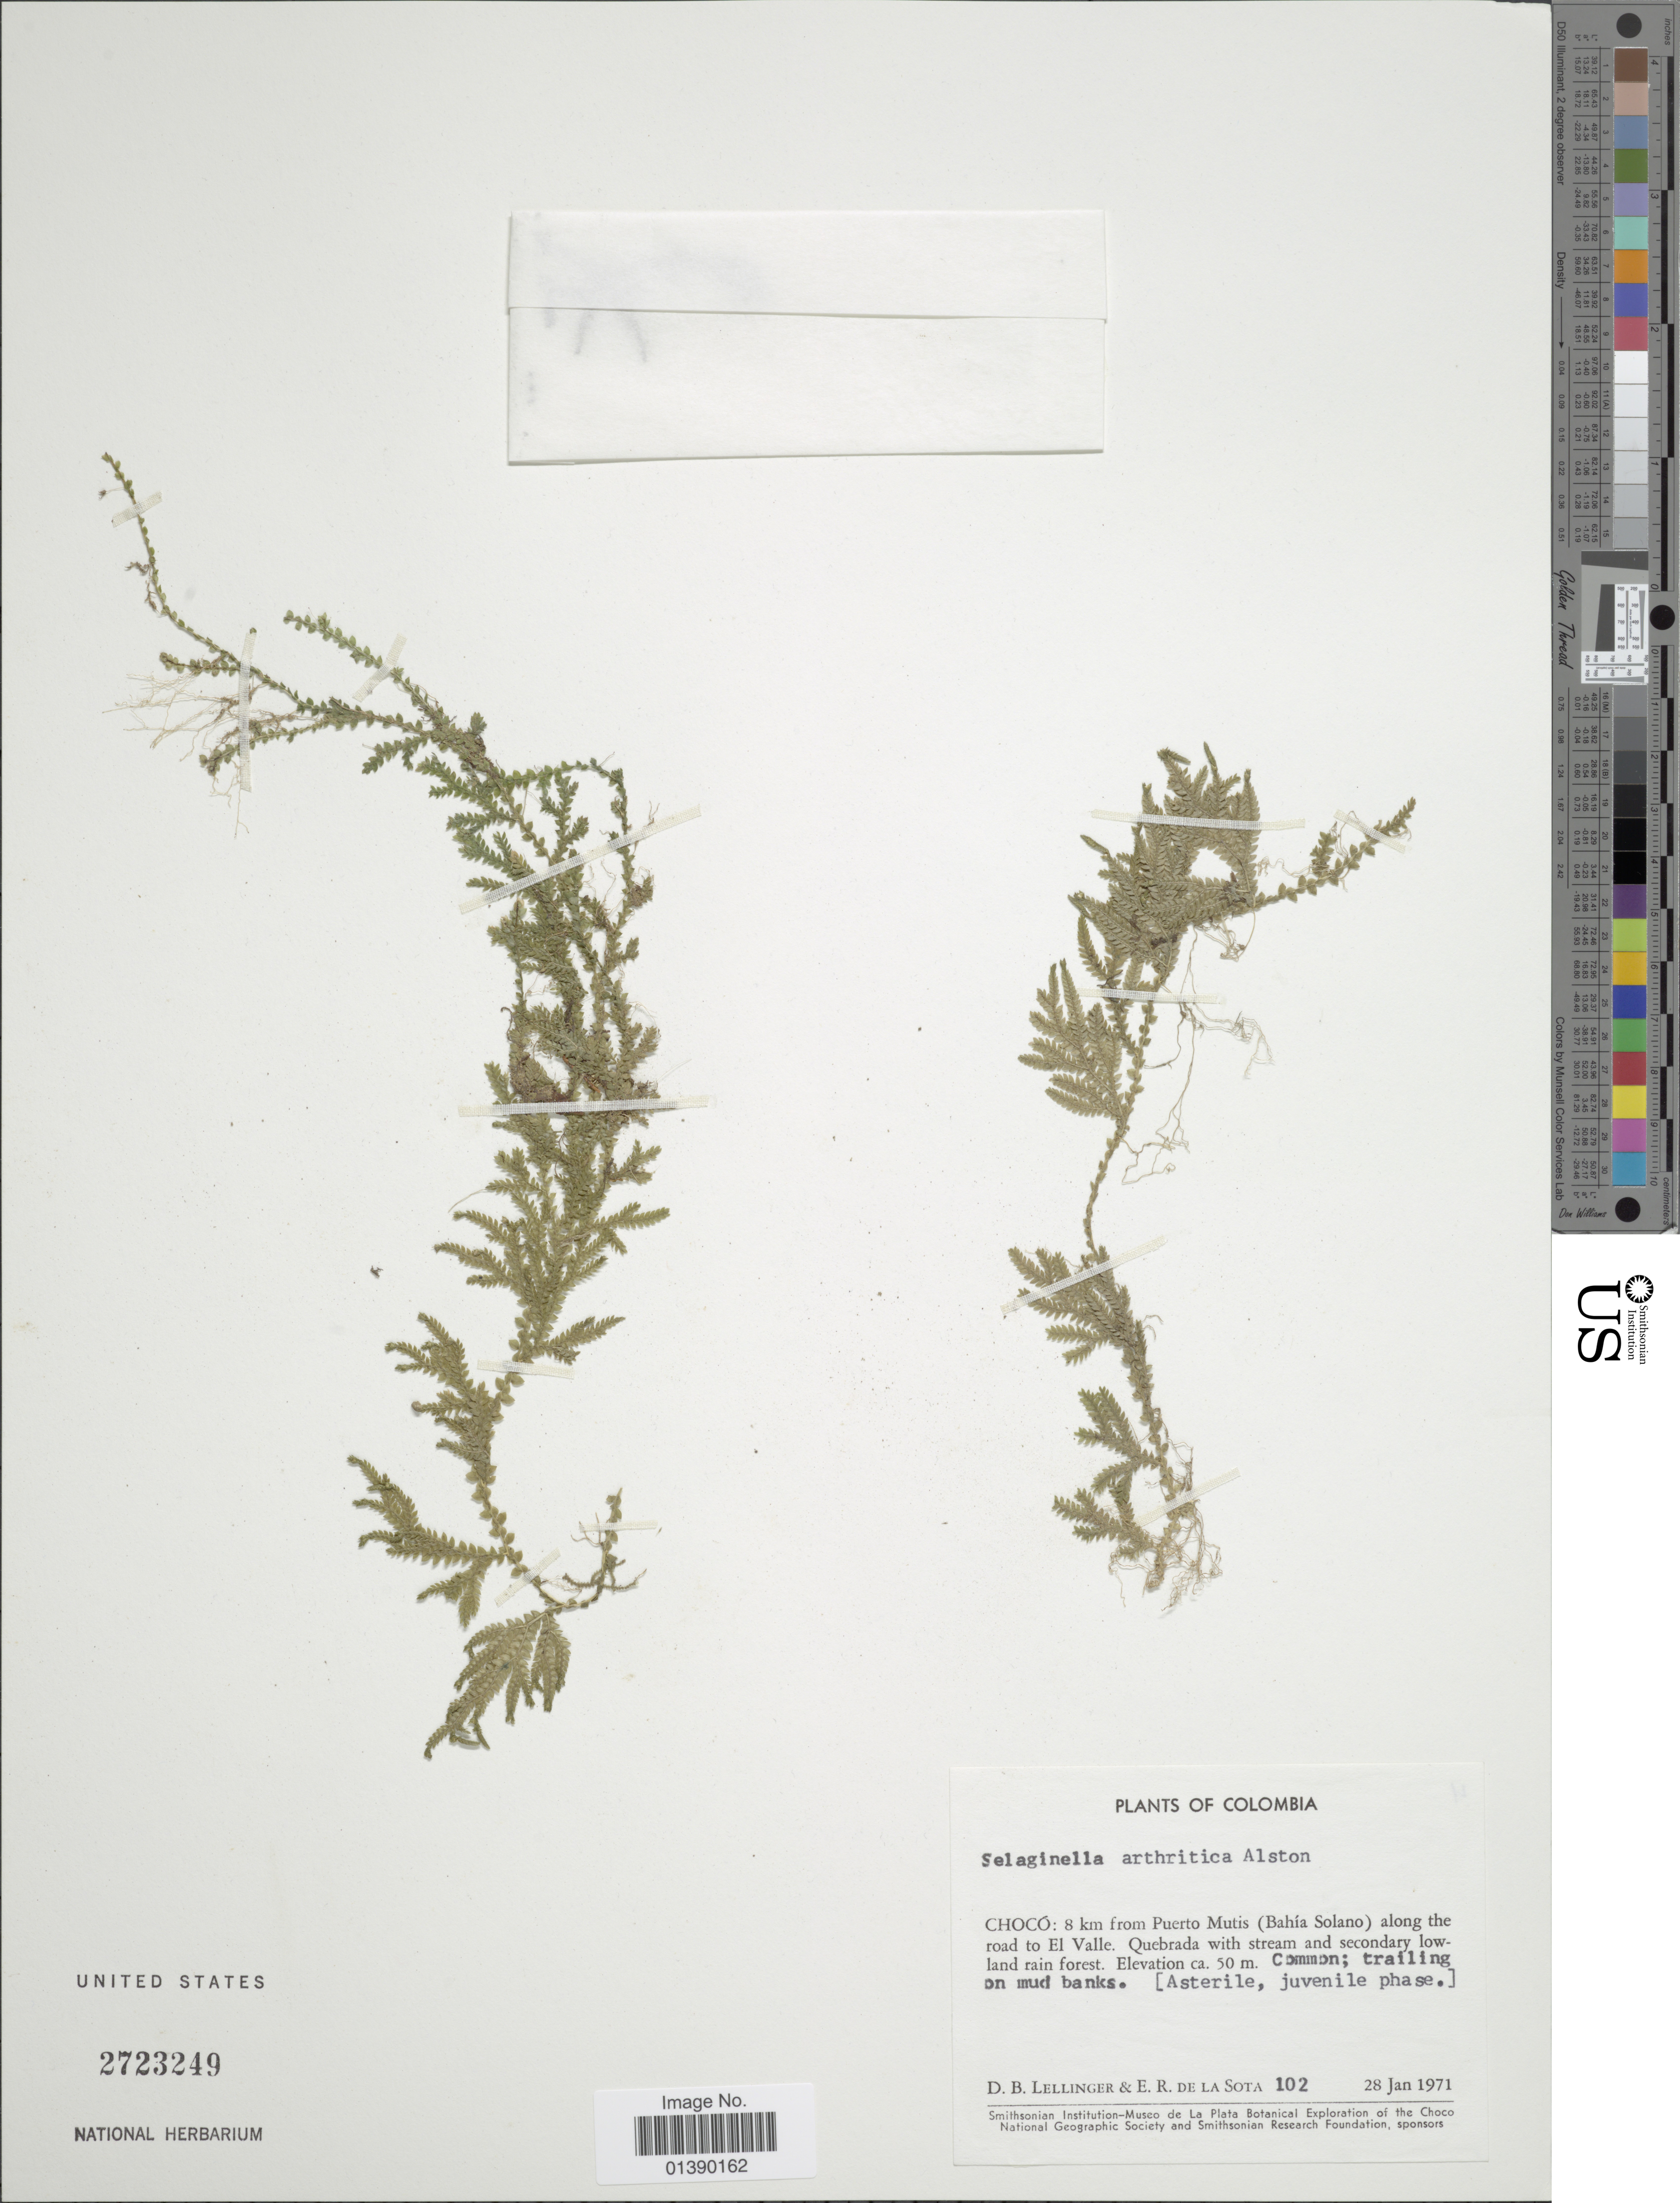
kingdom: Plantae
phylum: Tracheophyta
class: Lycopodiopsida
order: Selaginellales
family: Selaginellaceae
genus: Selaginella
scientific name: Selaginella arthritica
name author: Alston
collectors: D. B. Lellinger & E. R. de la Sota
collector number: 102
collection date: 1971-01-28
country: Colombia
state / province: Chocó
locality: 8 km from Puerto Mutis (Bahíia Solano) along the road to El Valle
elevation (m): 50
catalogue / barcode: US 2723249